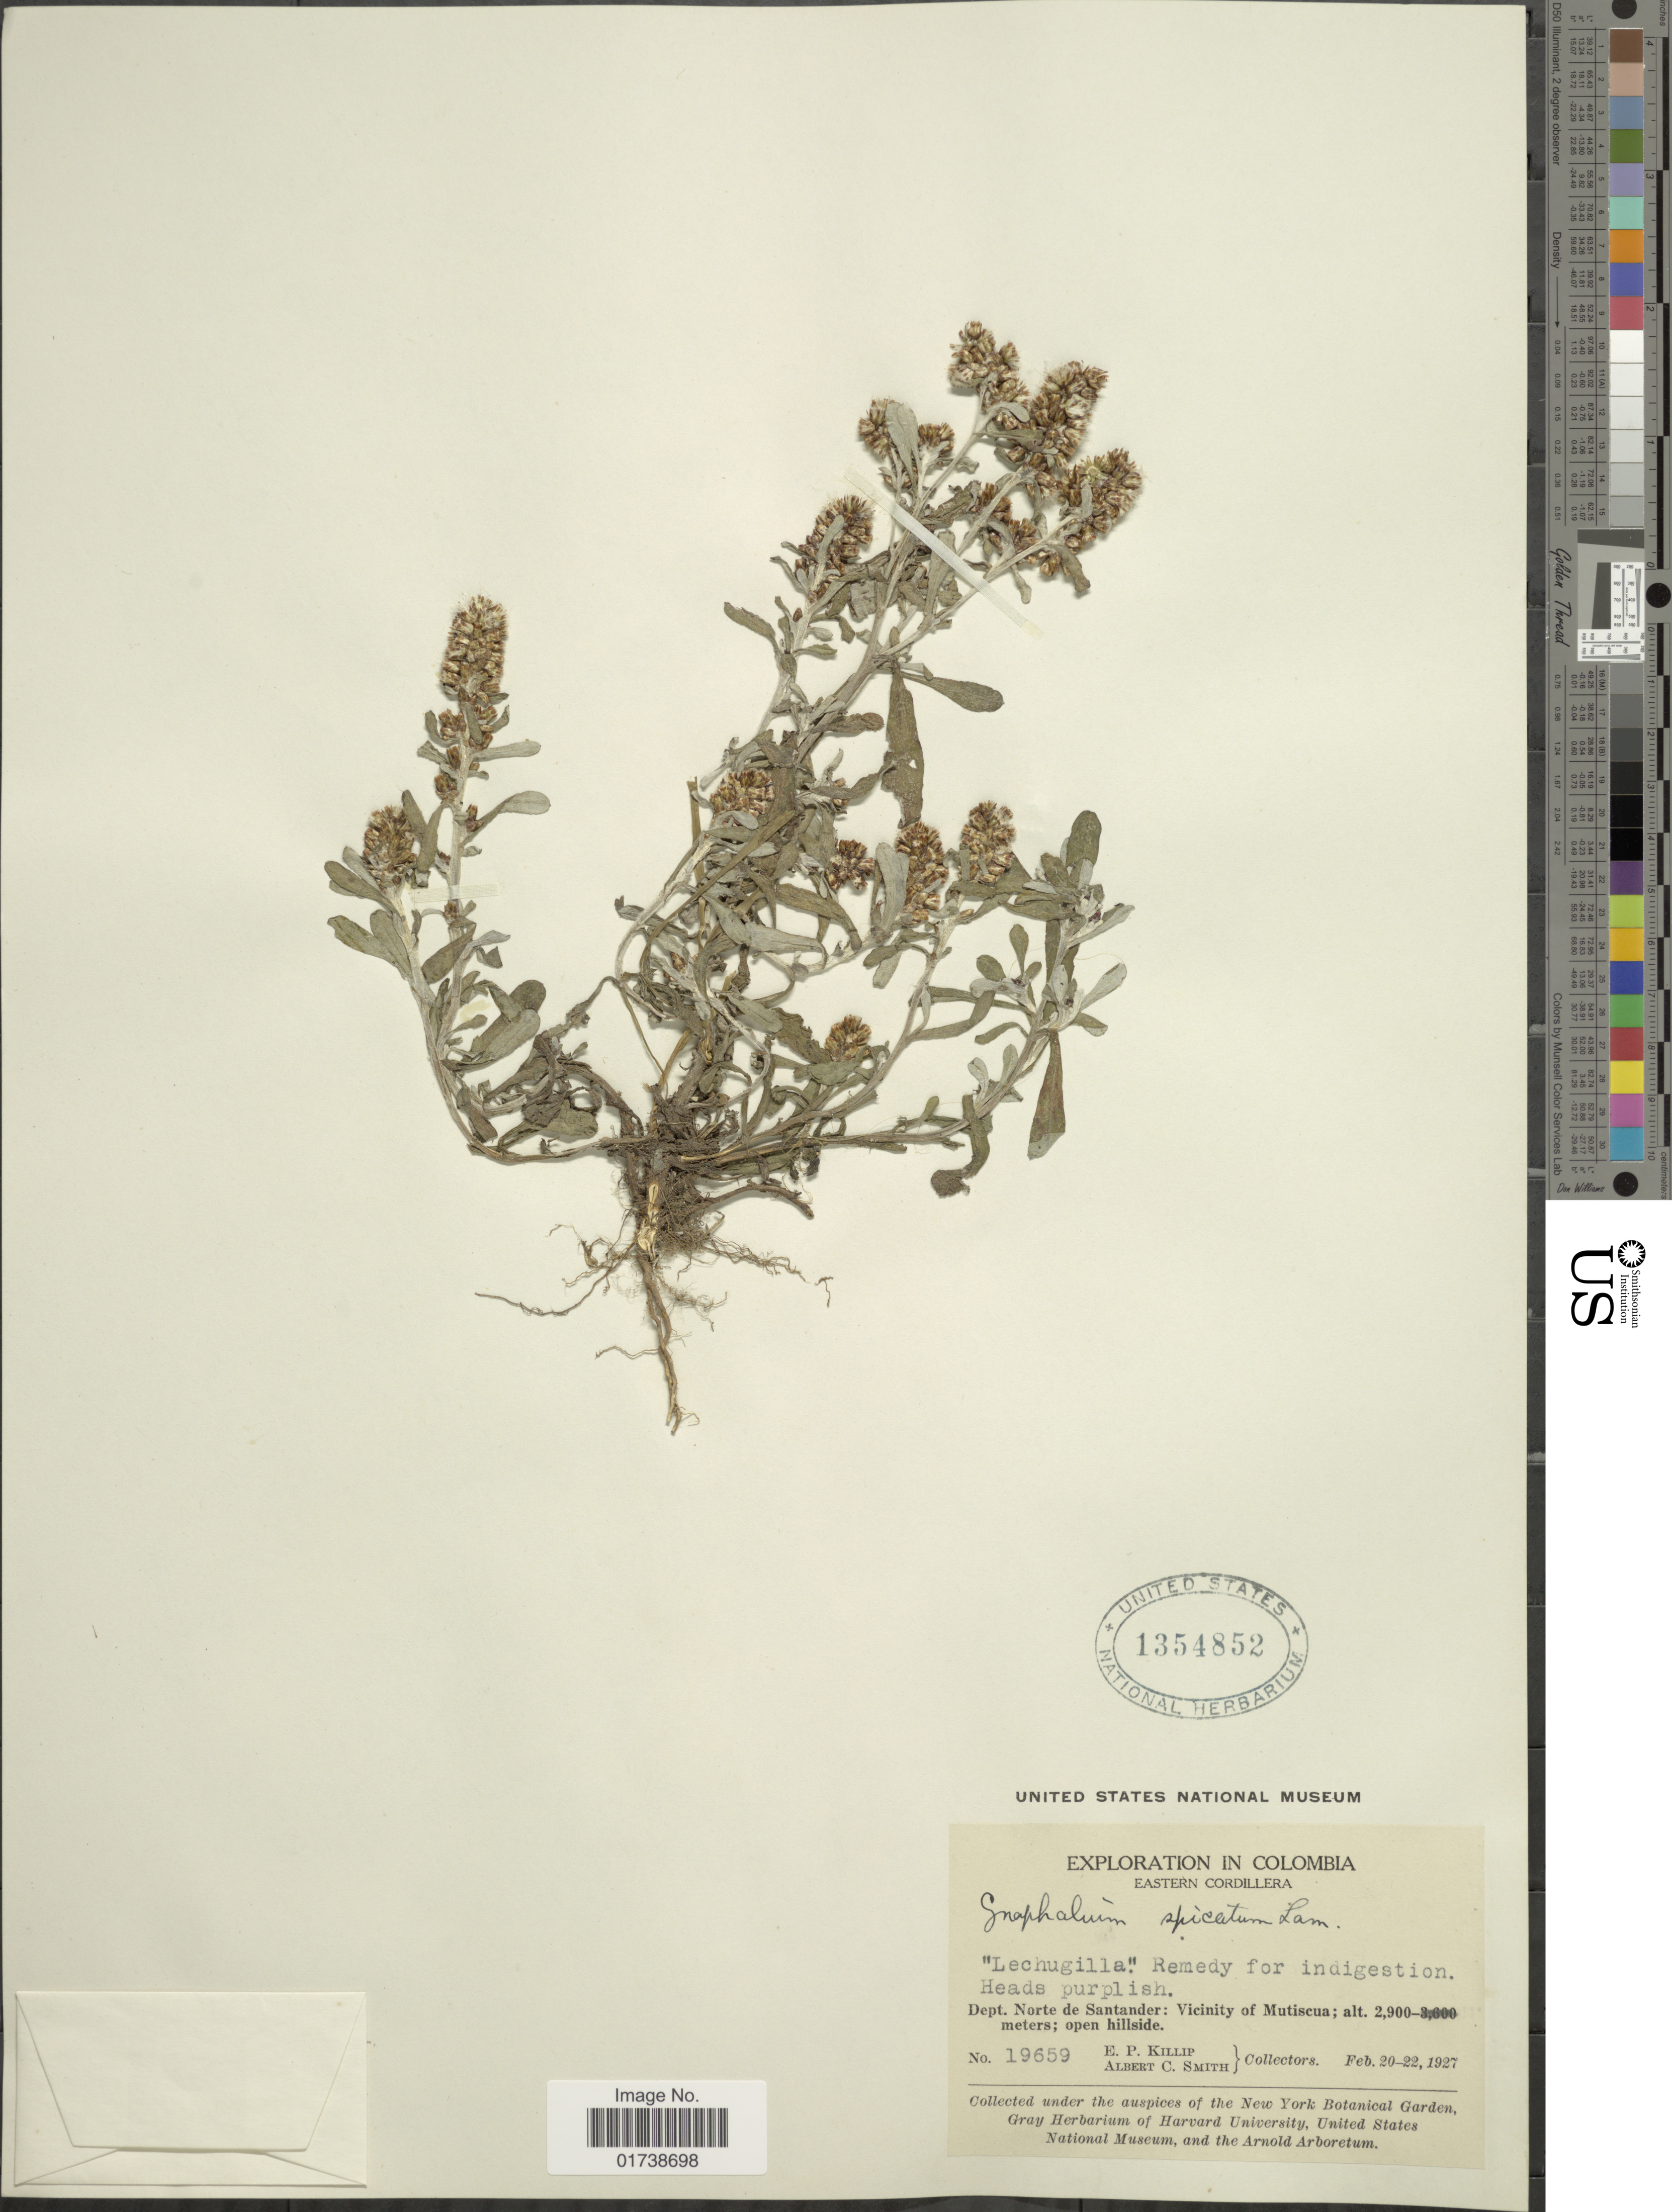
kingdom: Plantae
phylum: Tracheophyta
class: Magnoliopsida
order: Asterales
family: Asteraceae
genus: Gamochaeta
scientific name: Gamochaeta spicata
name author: (Lam.) Cabrera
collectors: E. P. Killip & A. C. Smith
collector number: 19659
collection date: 1927-02-20/1927-02-22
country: Colombia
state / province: Norte de Santander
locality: Vicinity of Mutiscua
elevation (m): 2900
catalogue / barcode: US 1354852